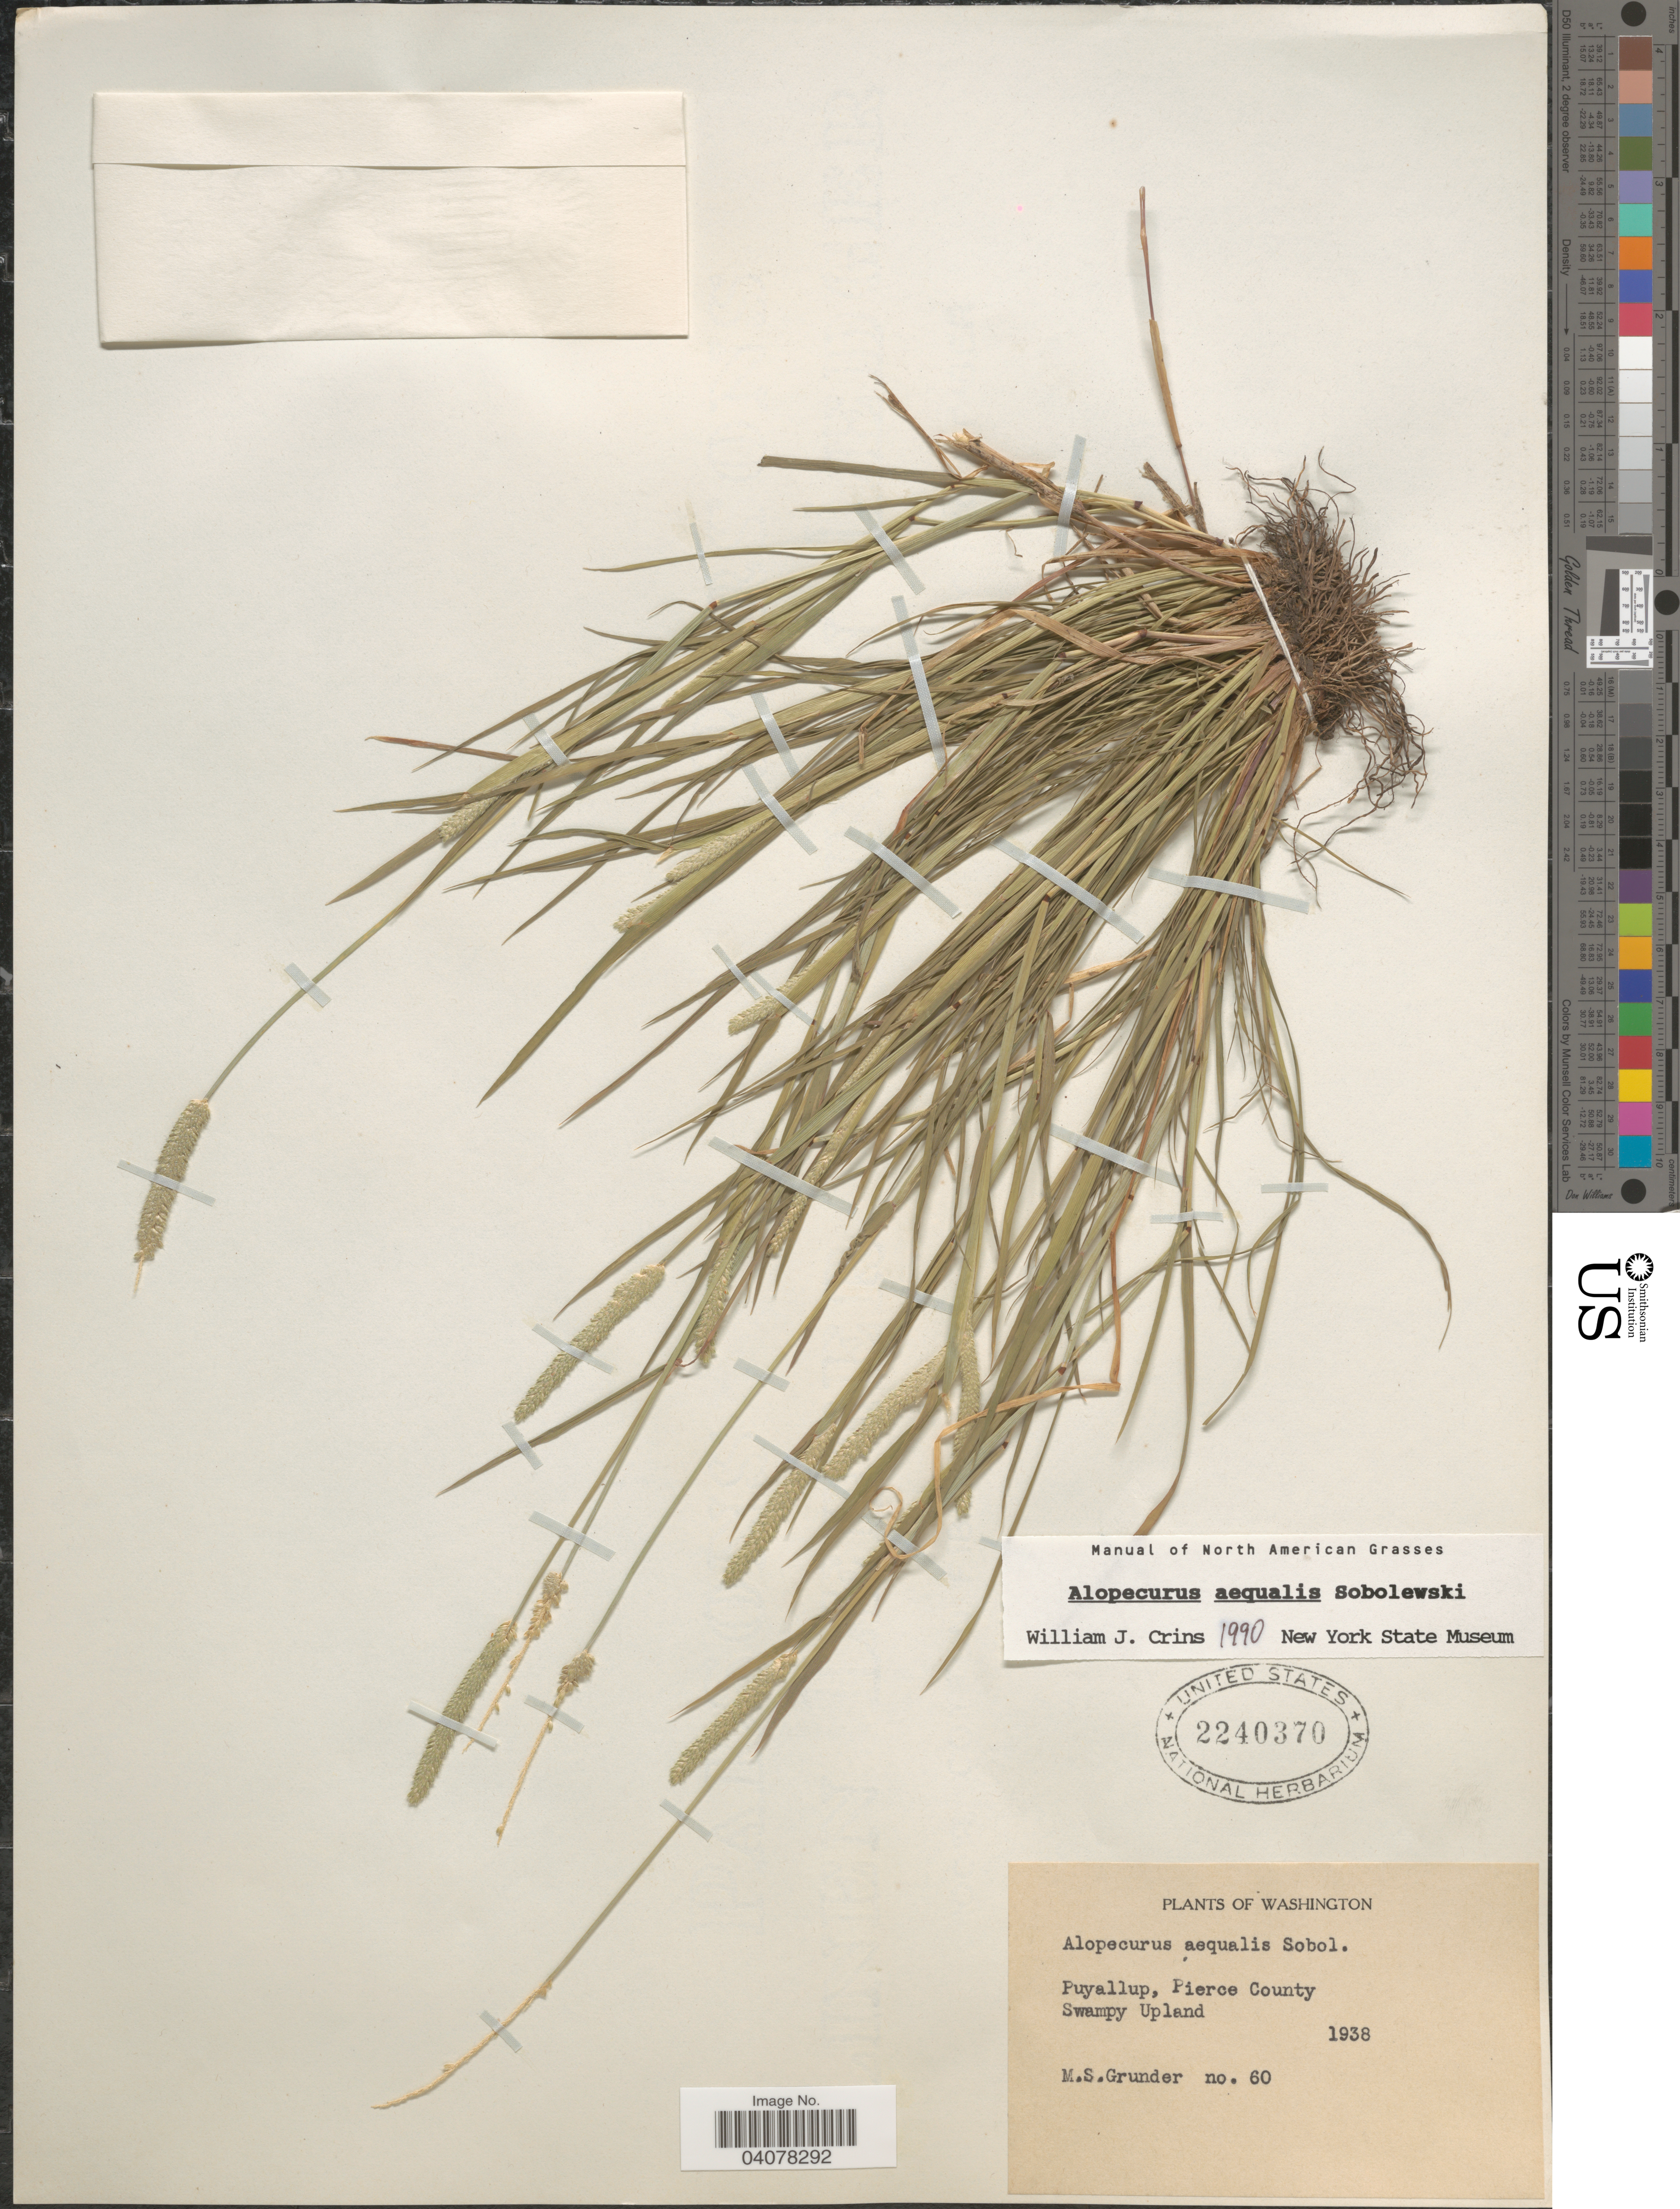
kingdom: Plantae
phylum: Tracheophyta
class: Liliopsida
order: Poales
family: Poaceae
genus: Alopecurus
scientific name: Alopecurus aequalis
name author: Sobol.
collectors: M. Grunder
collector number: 60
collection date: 1938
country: United States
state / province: Washington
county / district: Pierce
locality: Puyallup, Pierce County. Swampy Upland.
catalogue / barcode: US 2240370